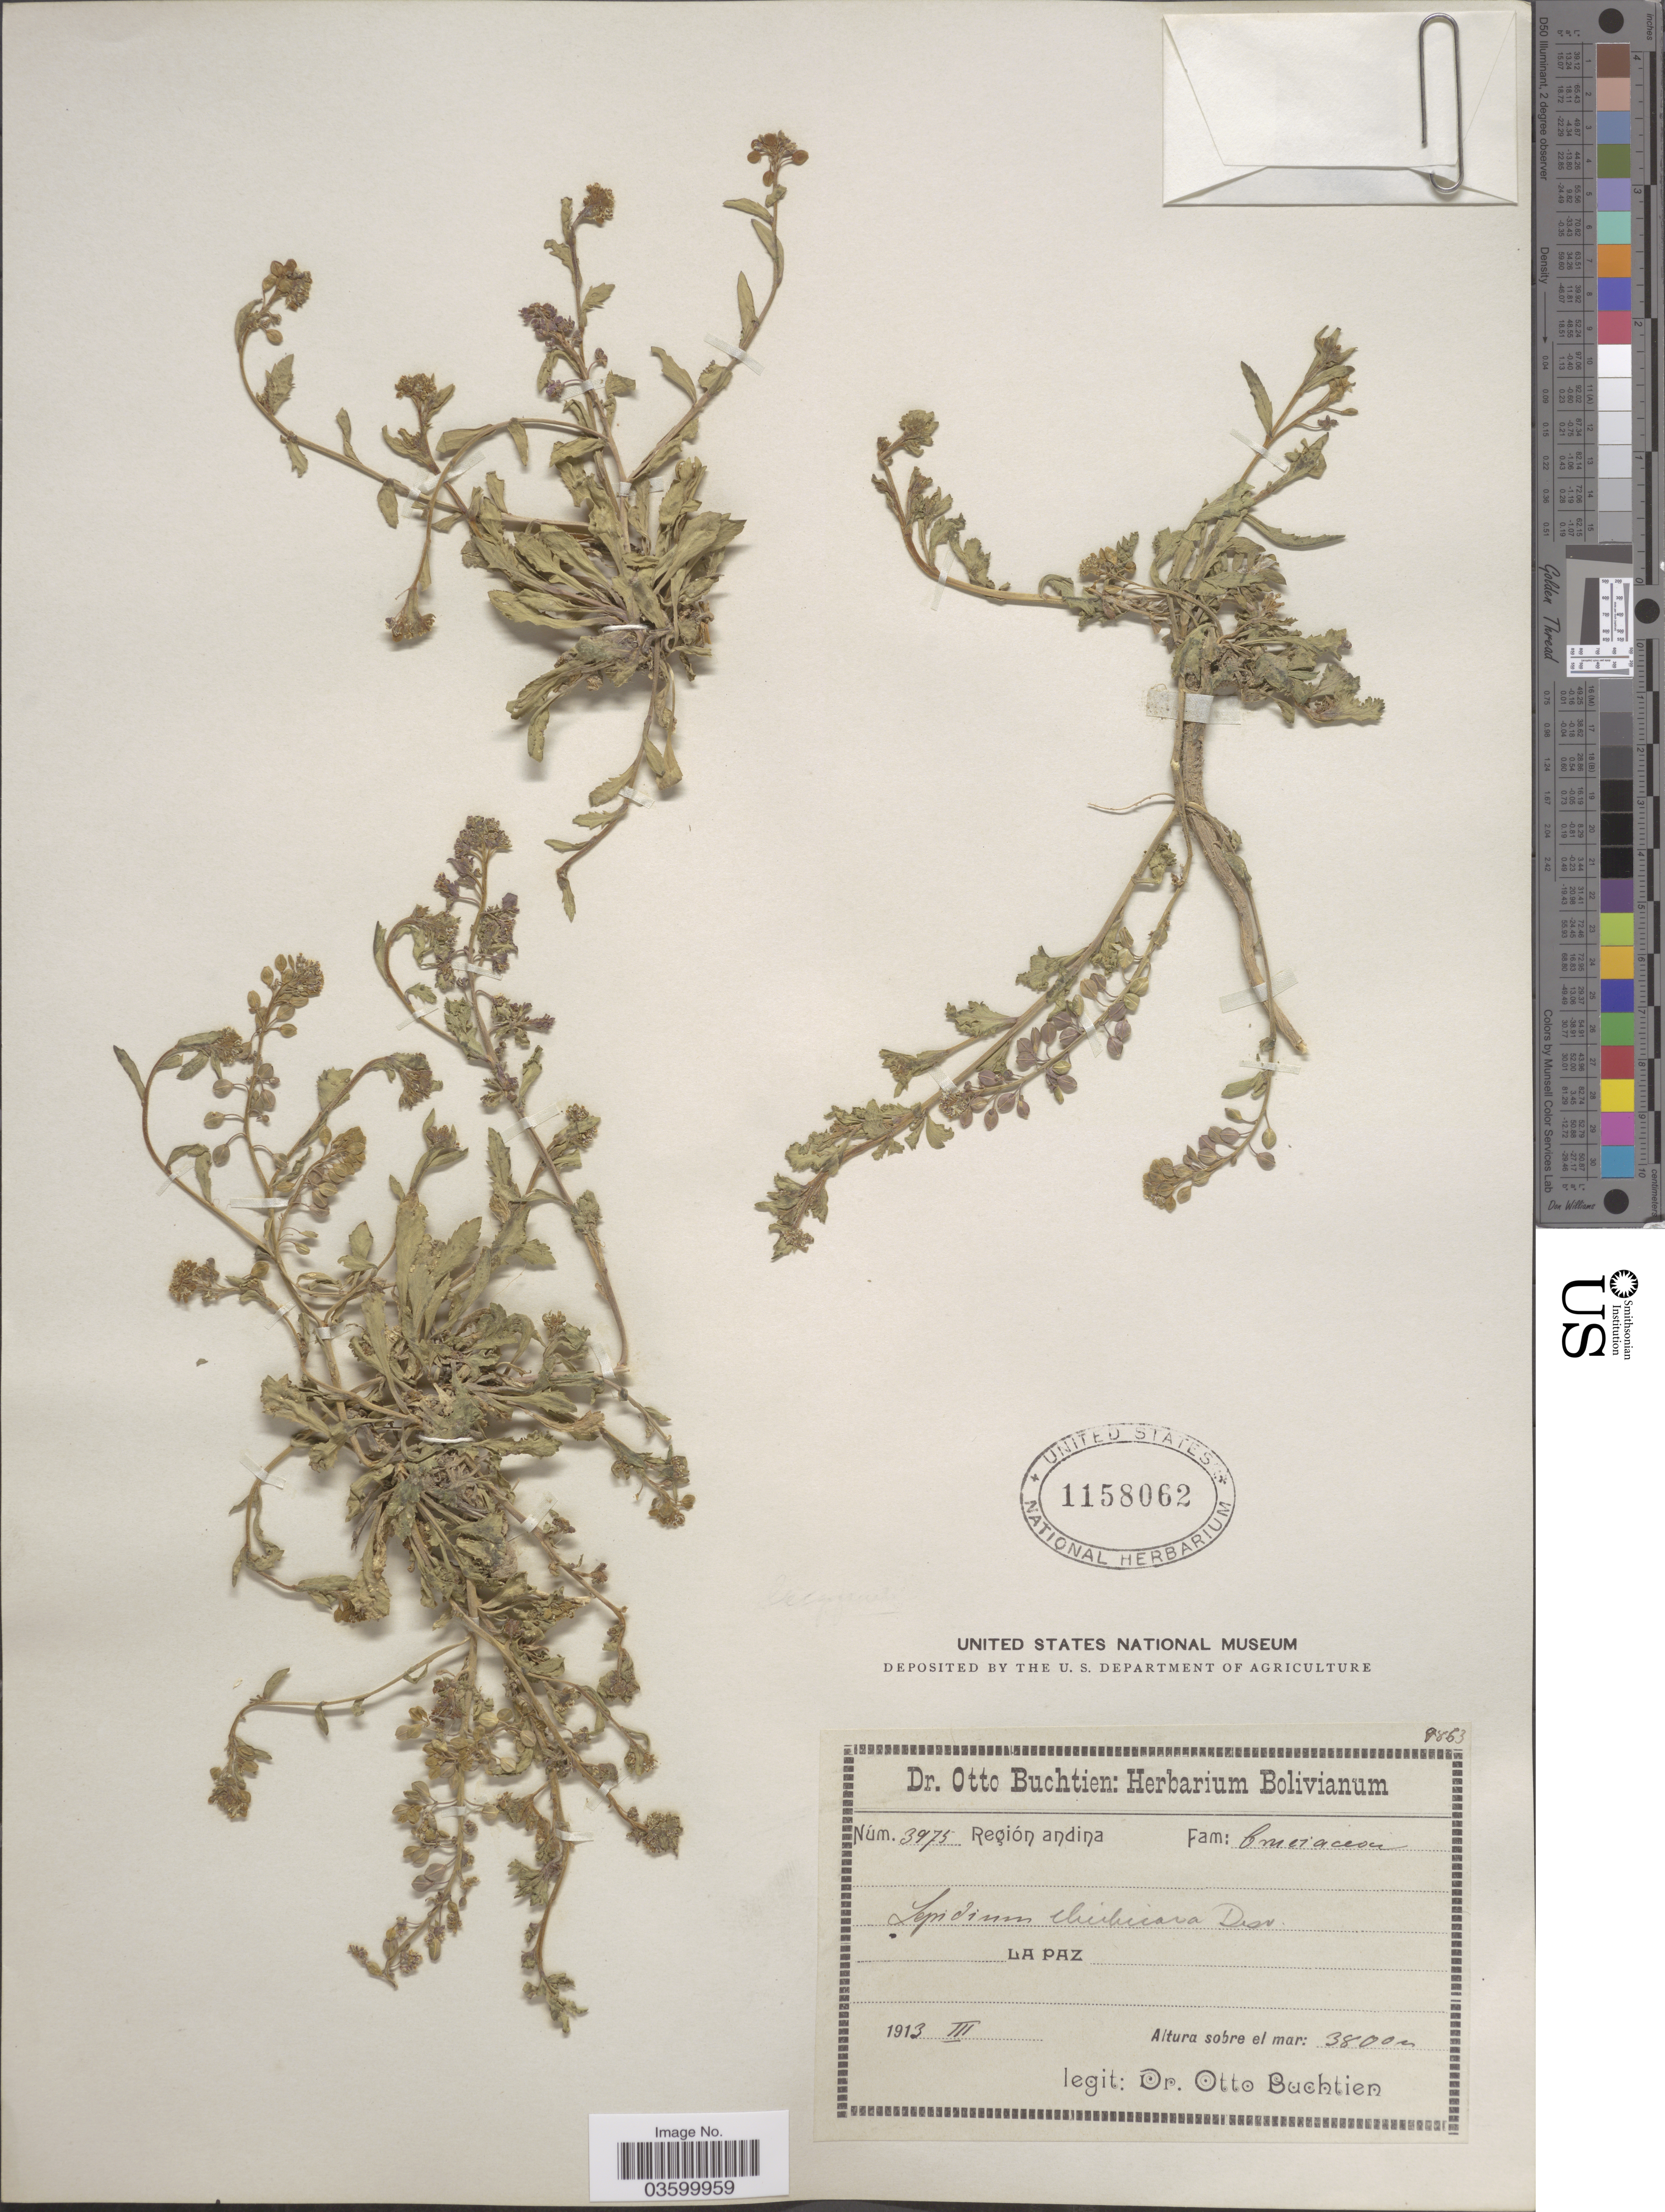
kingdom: Plantae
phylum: Tracheophyta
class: Magnoliopsida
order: Brassicales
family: Brassicaceae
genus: Lepidium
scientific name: Lepidium chichicara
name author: Desv.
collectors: O. Buchtien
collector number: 3975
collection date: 1913-03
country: Bolivia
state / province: La Paz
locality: Región andina.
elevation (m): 3800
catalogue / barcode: US 1158062